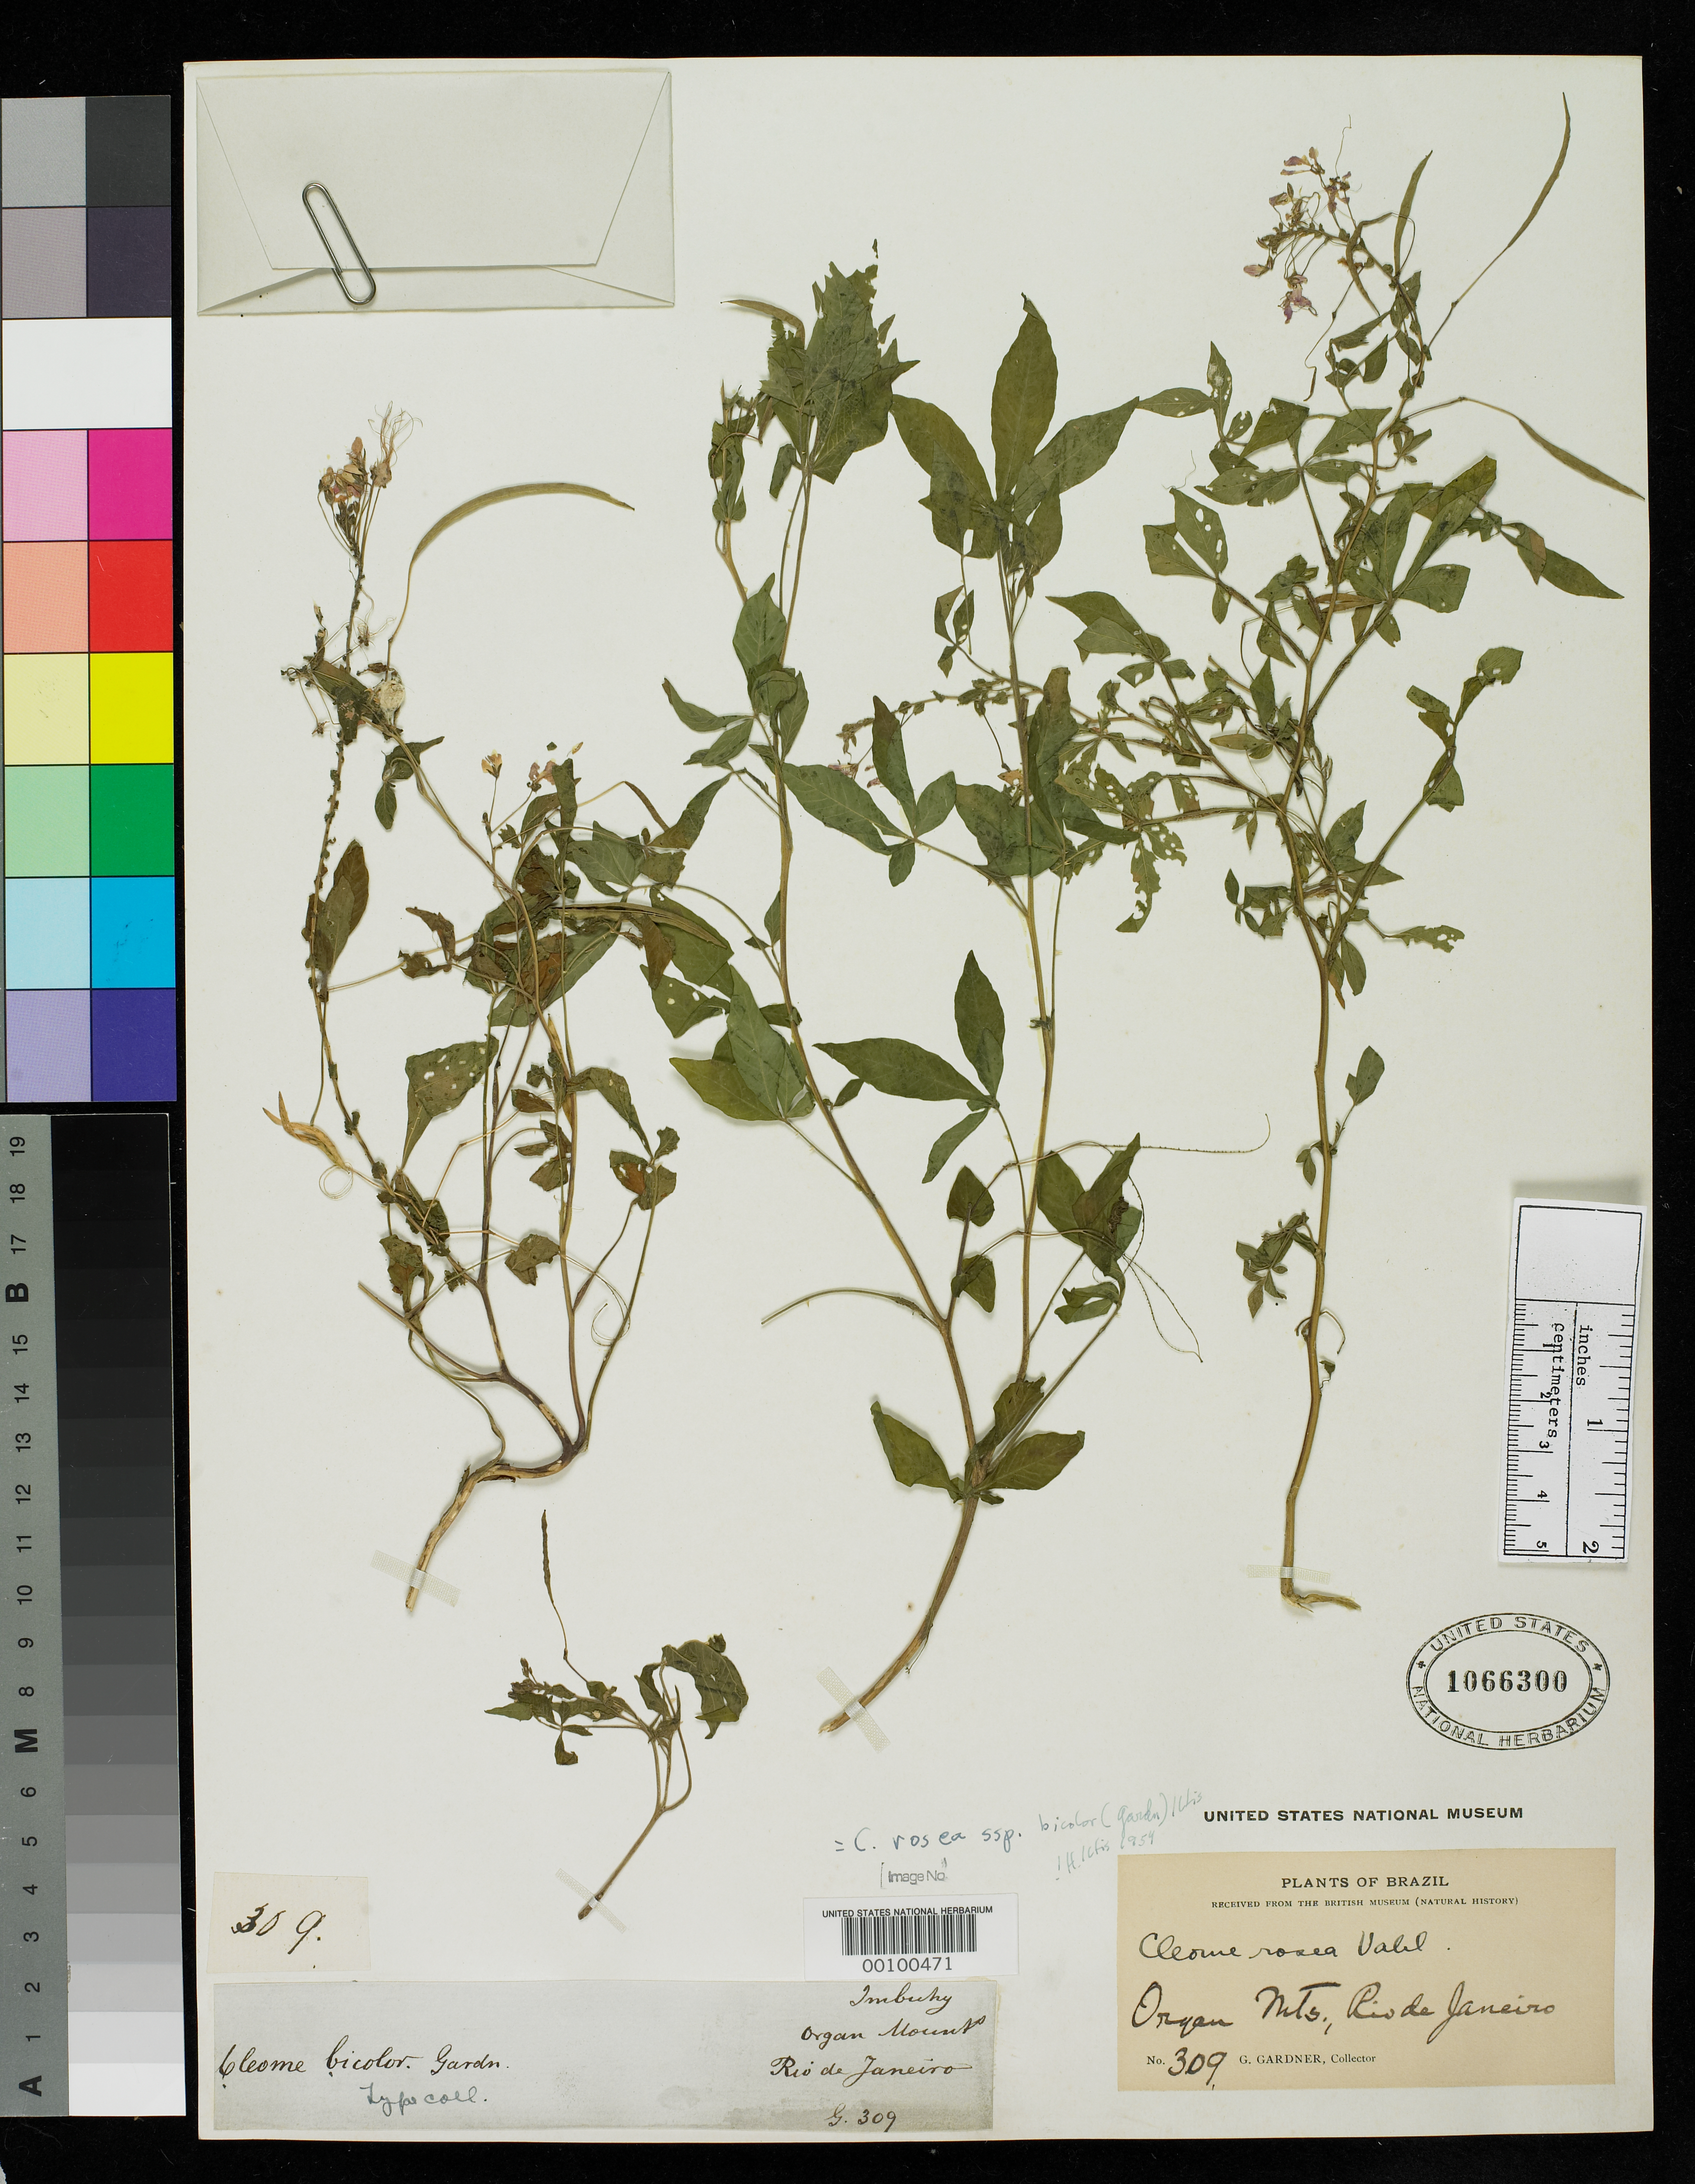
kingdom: Plantae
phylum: Tracheophyta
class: Magnoliopsida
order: Brassicales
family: Cleomaceae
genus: Cleome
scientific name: Cleome bicolor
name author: Gardner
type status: Isotype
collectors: G. Gardner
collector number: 309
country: Brazil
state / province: Rio de Janeiro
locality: Organ Mts.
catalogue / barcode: US 1066300